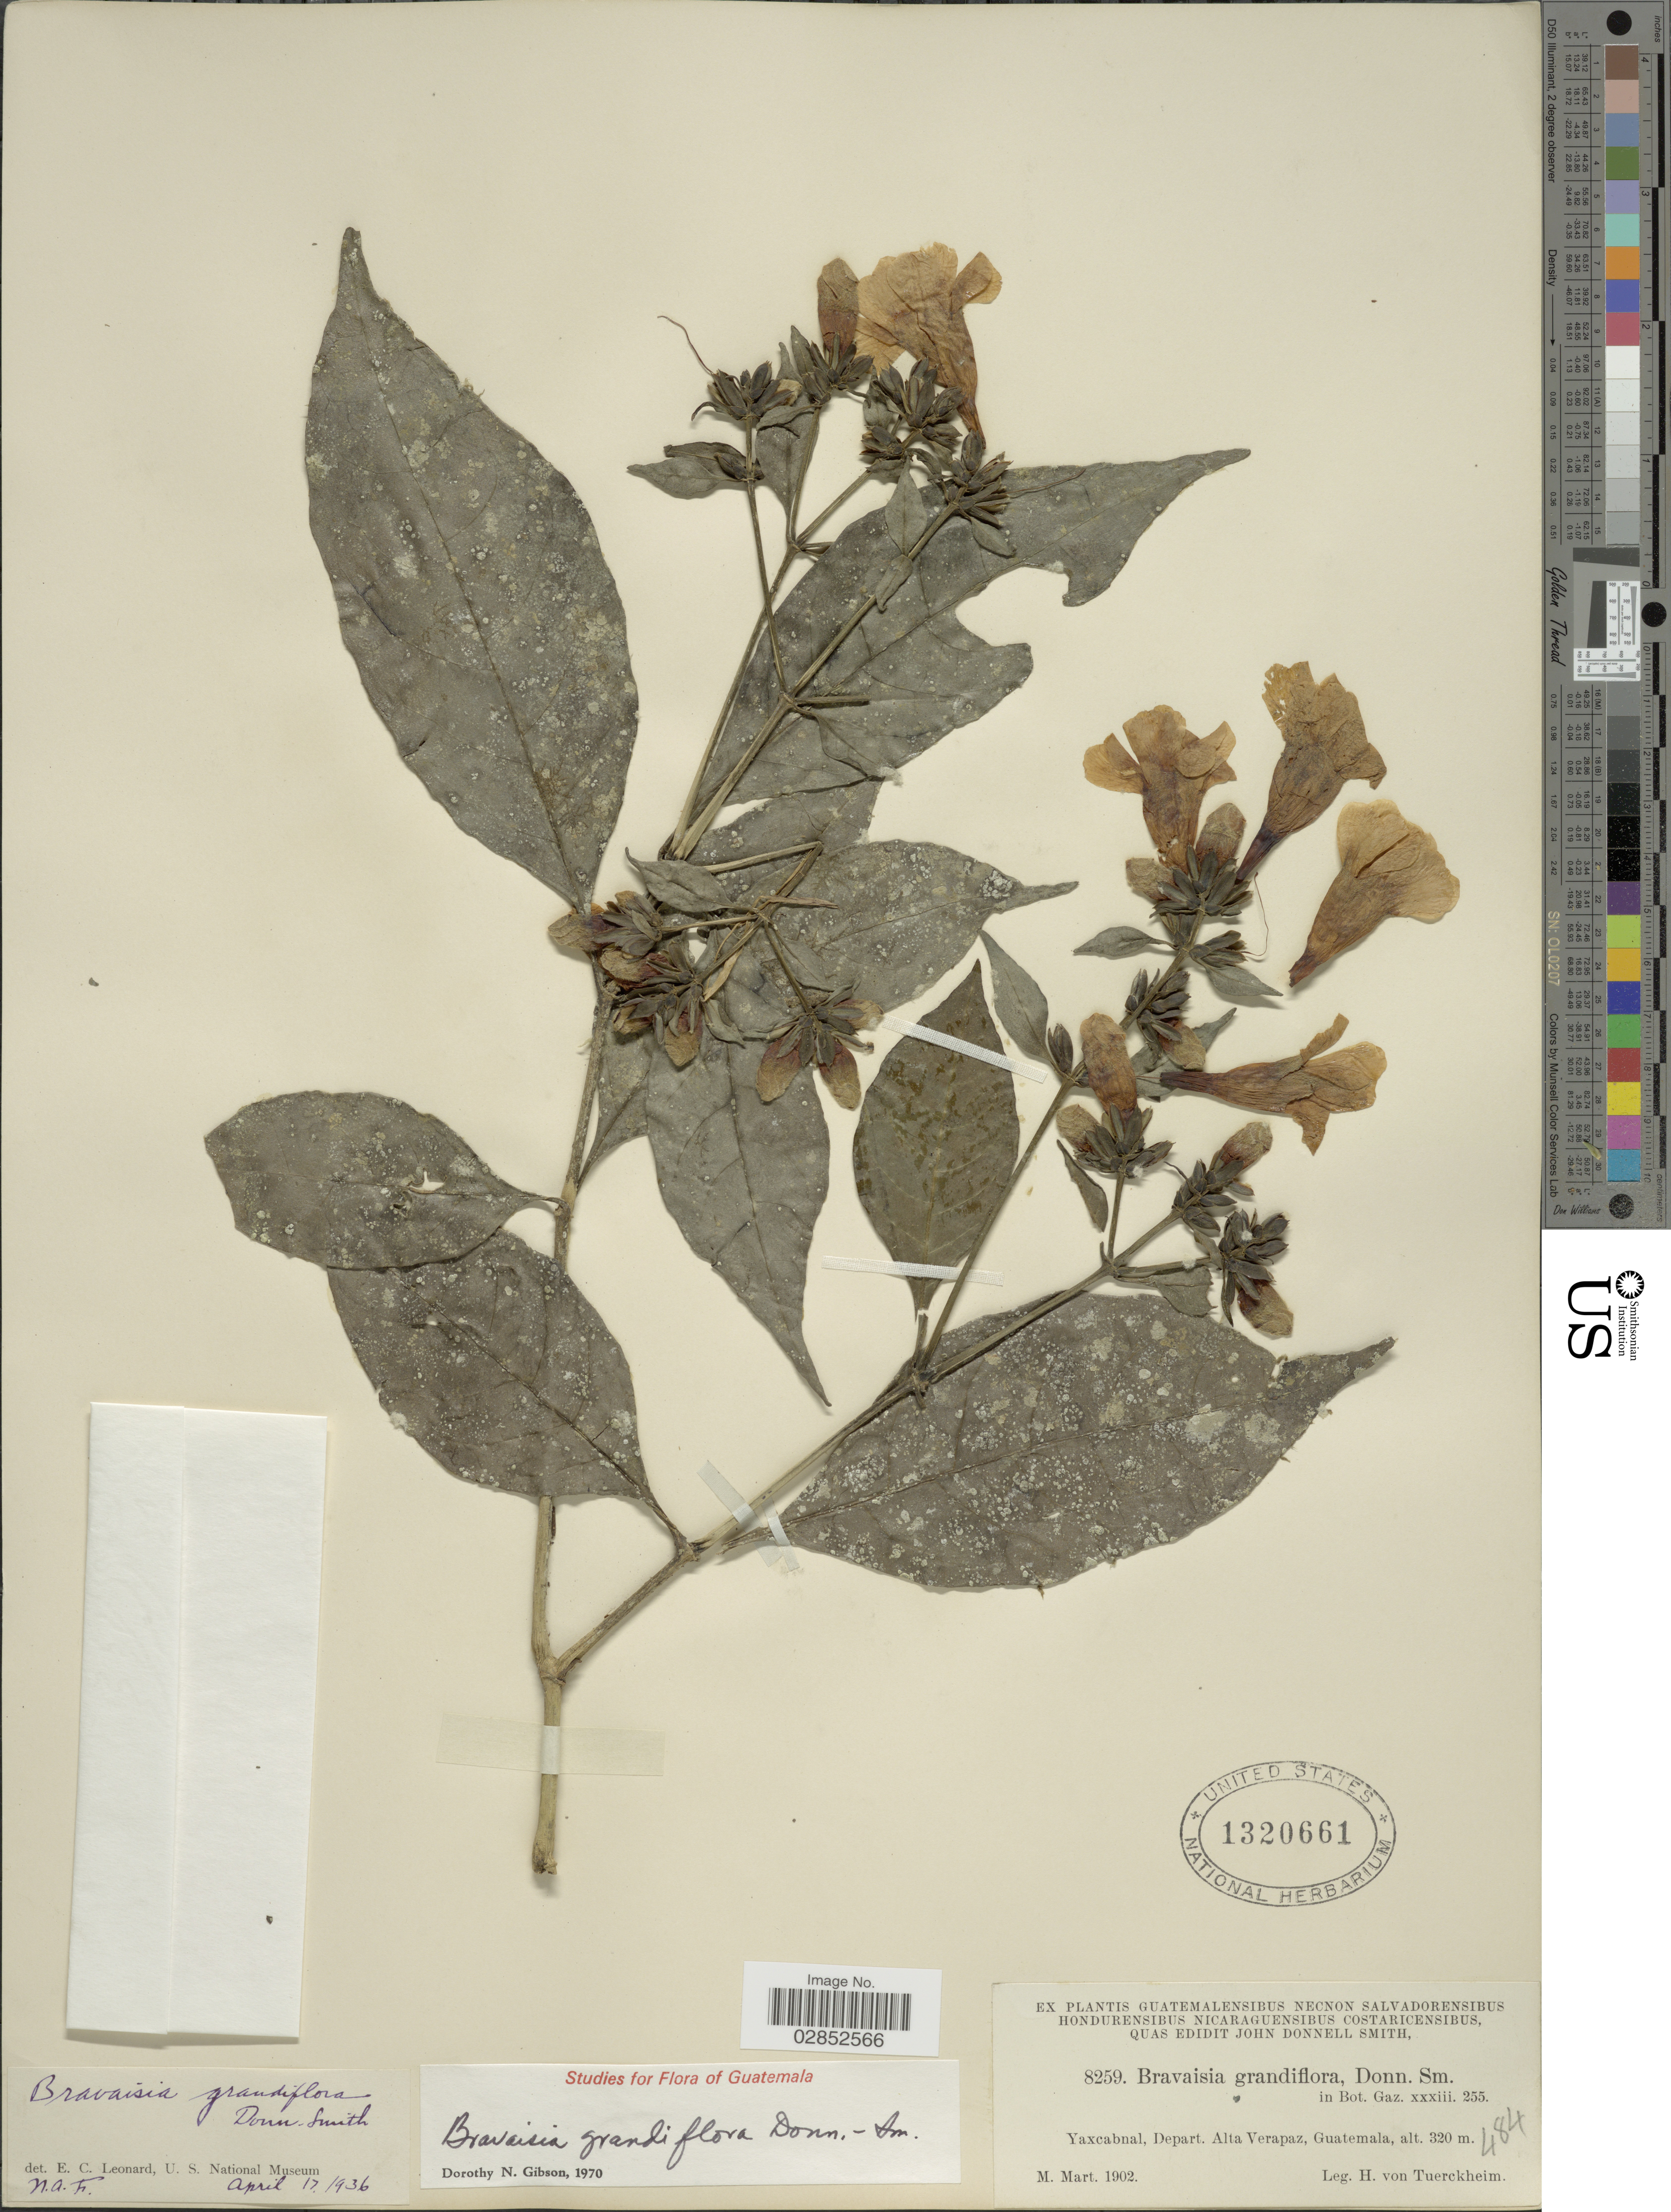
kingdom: Plantae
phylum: Tracheophyta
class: Magnoliopsida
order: Lamiales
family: Acanthaceae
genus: Bravaisia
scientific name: Bravaisia grandiflora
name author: Donn. Sm.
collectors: H. von Türckheim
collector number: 8259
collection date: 1902-03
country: Guatemala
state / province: Alta Verapaz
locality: Yaxcabnal, Depart. Alta Verapaz.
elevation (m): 320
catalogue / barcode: US 1320661